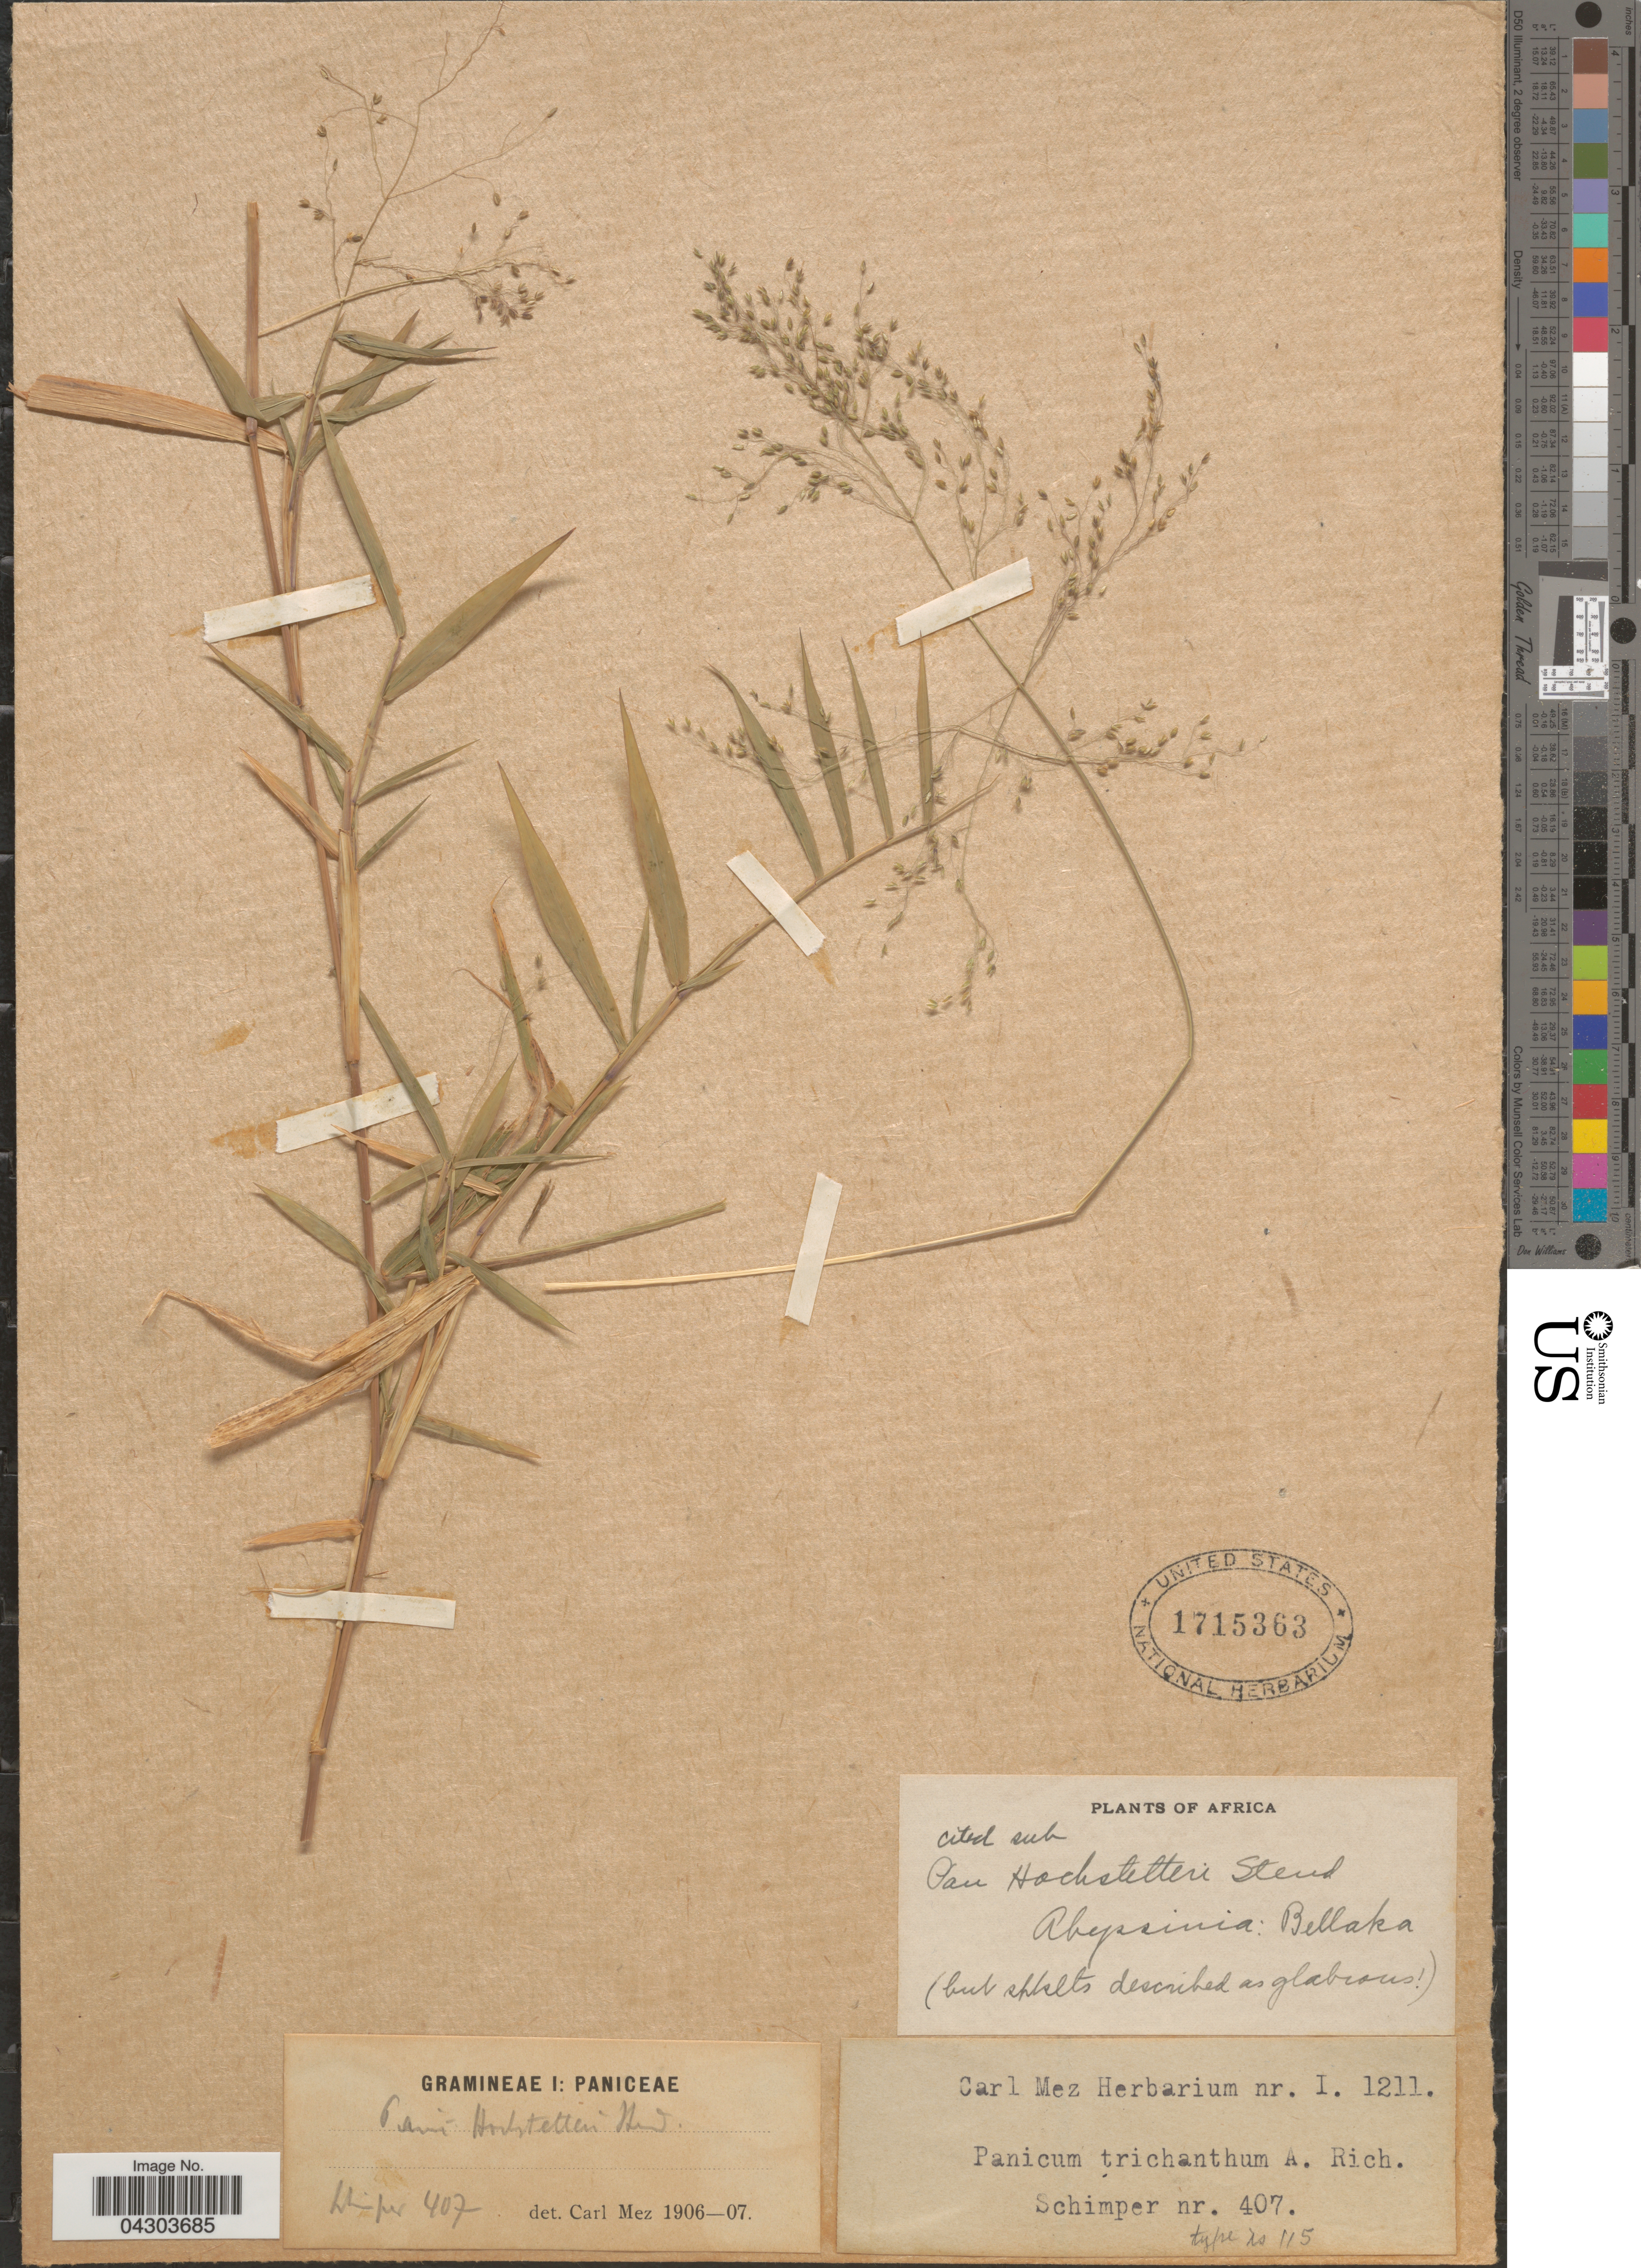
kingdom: Plantae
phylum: Tracheophyta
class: Liliopsida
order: Poales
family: Poaceae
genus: Panicum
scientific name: Panicum hochstetteri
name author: Steud.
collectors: -. Schimper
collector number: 407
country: Ethiopia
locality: Abyssinia: Bellaka.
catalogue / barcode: US 1715363